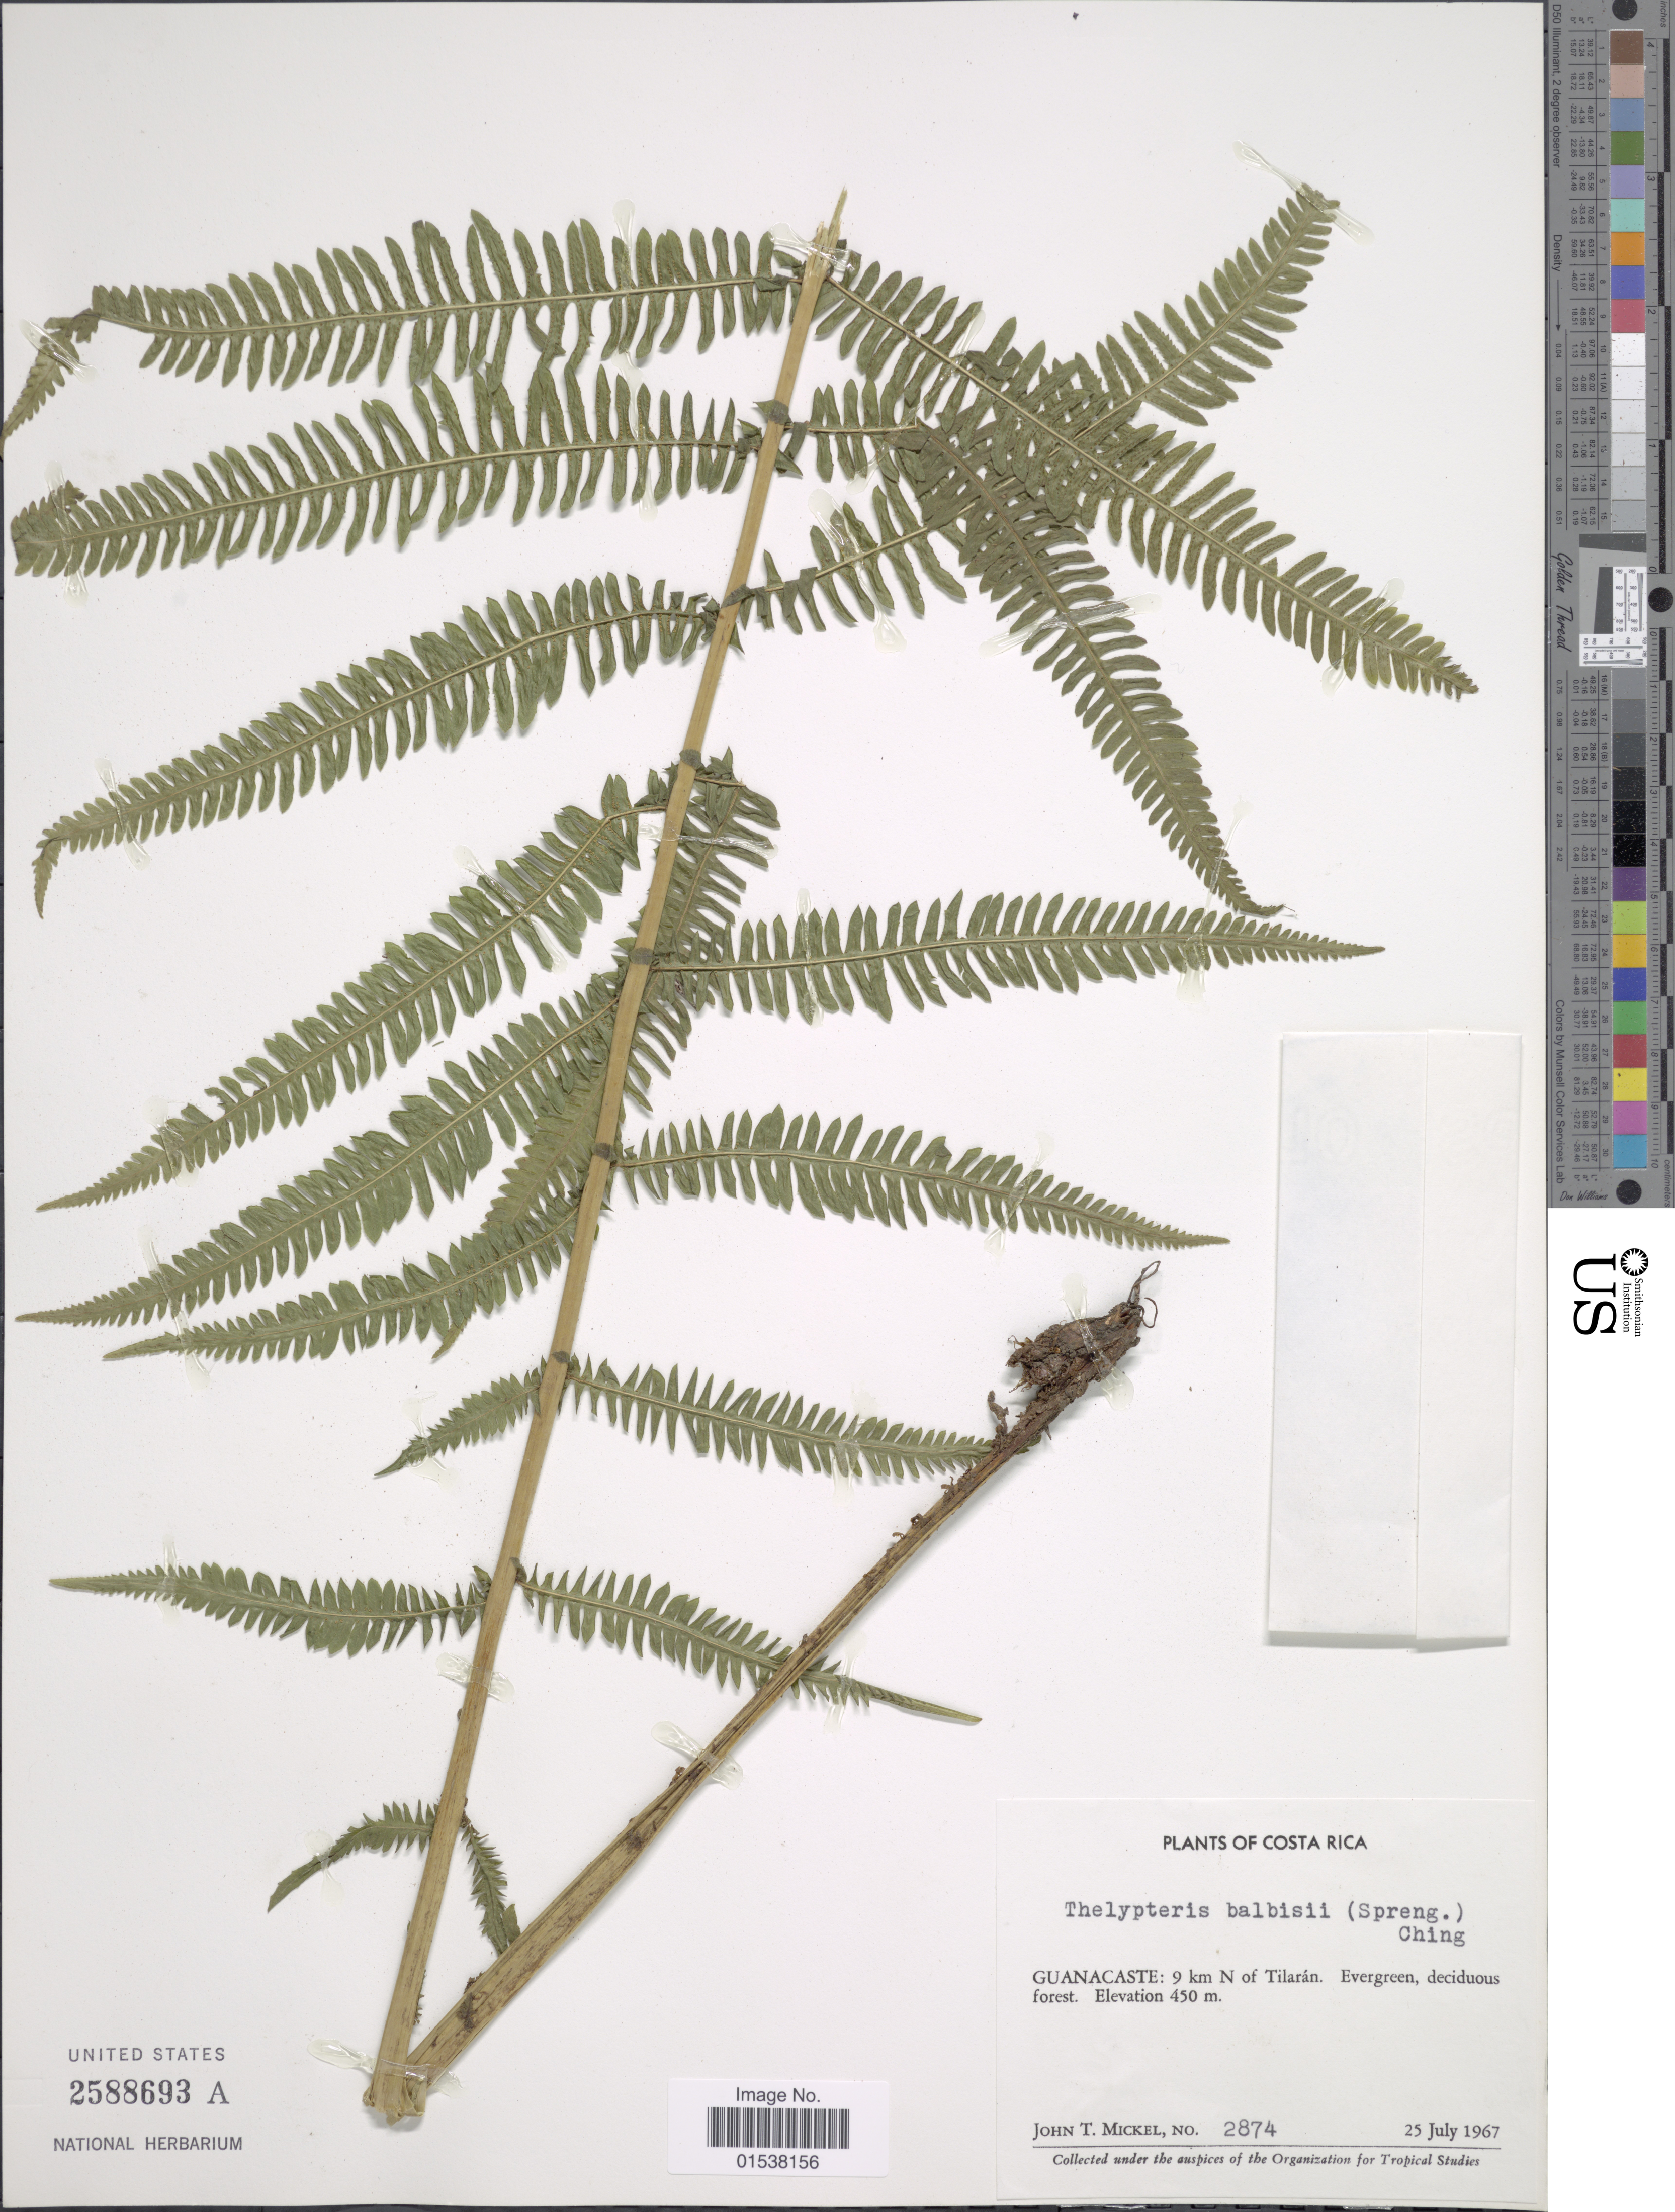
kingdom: Plantae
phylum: Tracheophyta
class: Polypodiopsida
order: Polypodiales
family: Thelypteridaceae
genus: Amauropelta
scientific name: Amauropelta balbisii (Spreng.) comb. nov., ined. 2015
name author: (Spreng.)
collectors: J. T. Mickel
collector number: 2874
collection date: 1967-07-25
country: Costa Rica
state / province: Guanacaste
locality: Guanacaste: 9 km N of Tilaran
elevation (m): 450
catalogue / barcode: US 2588693A